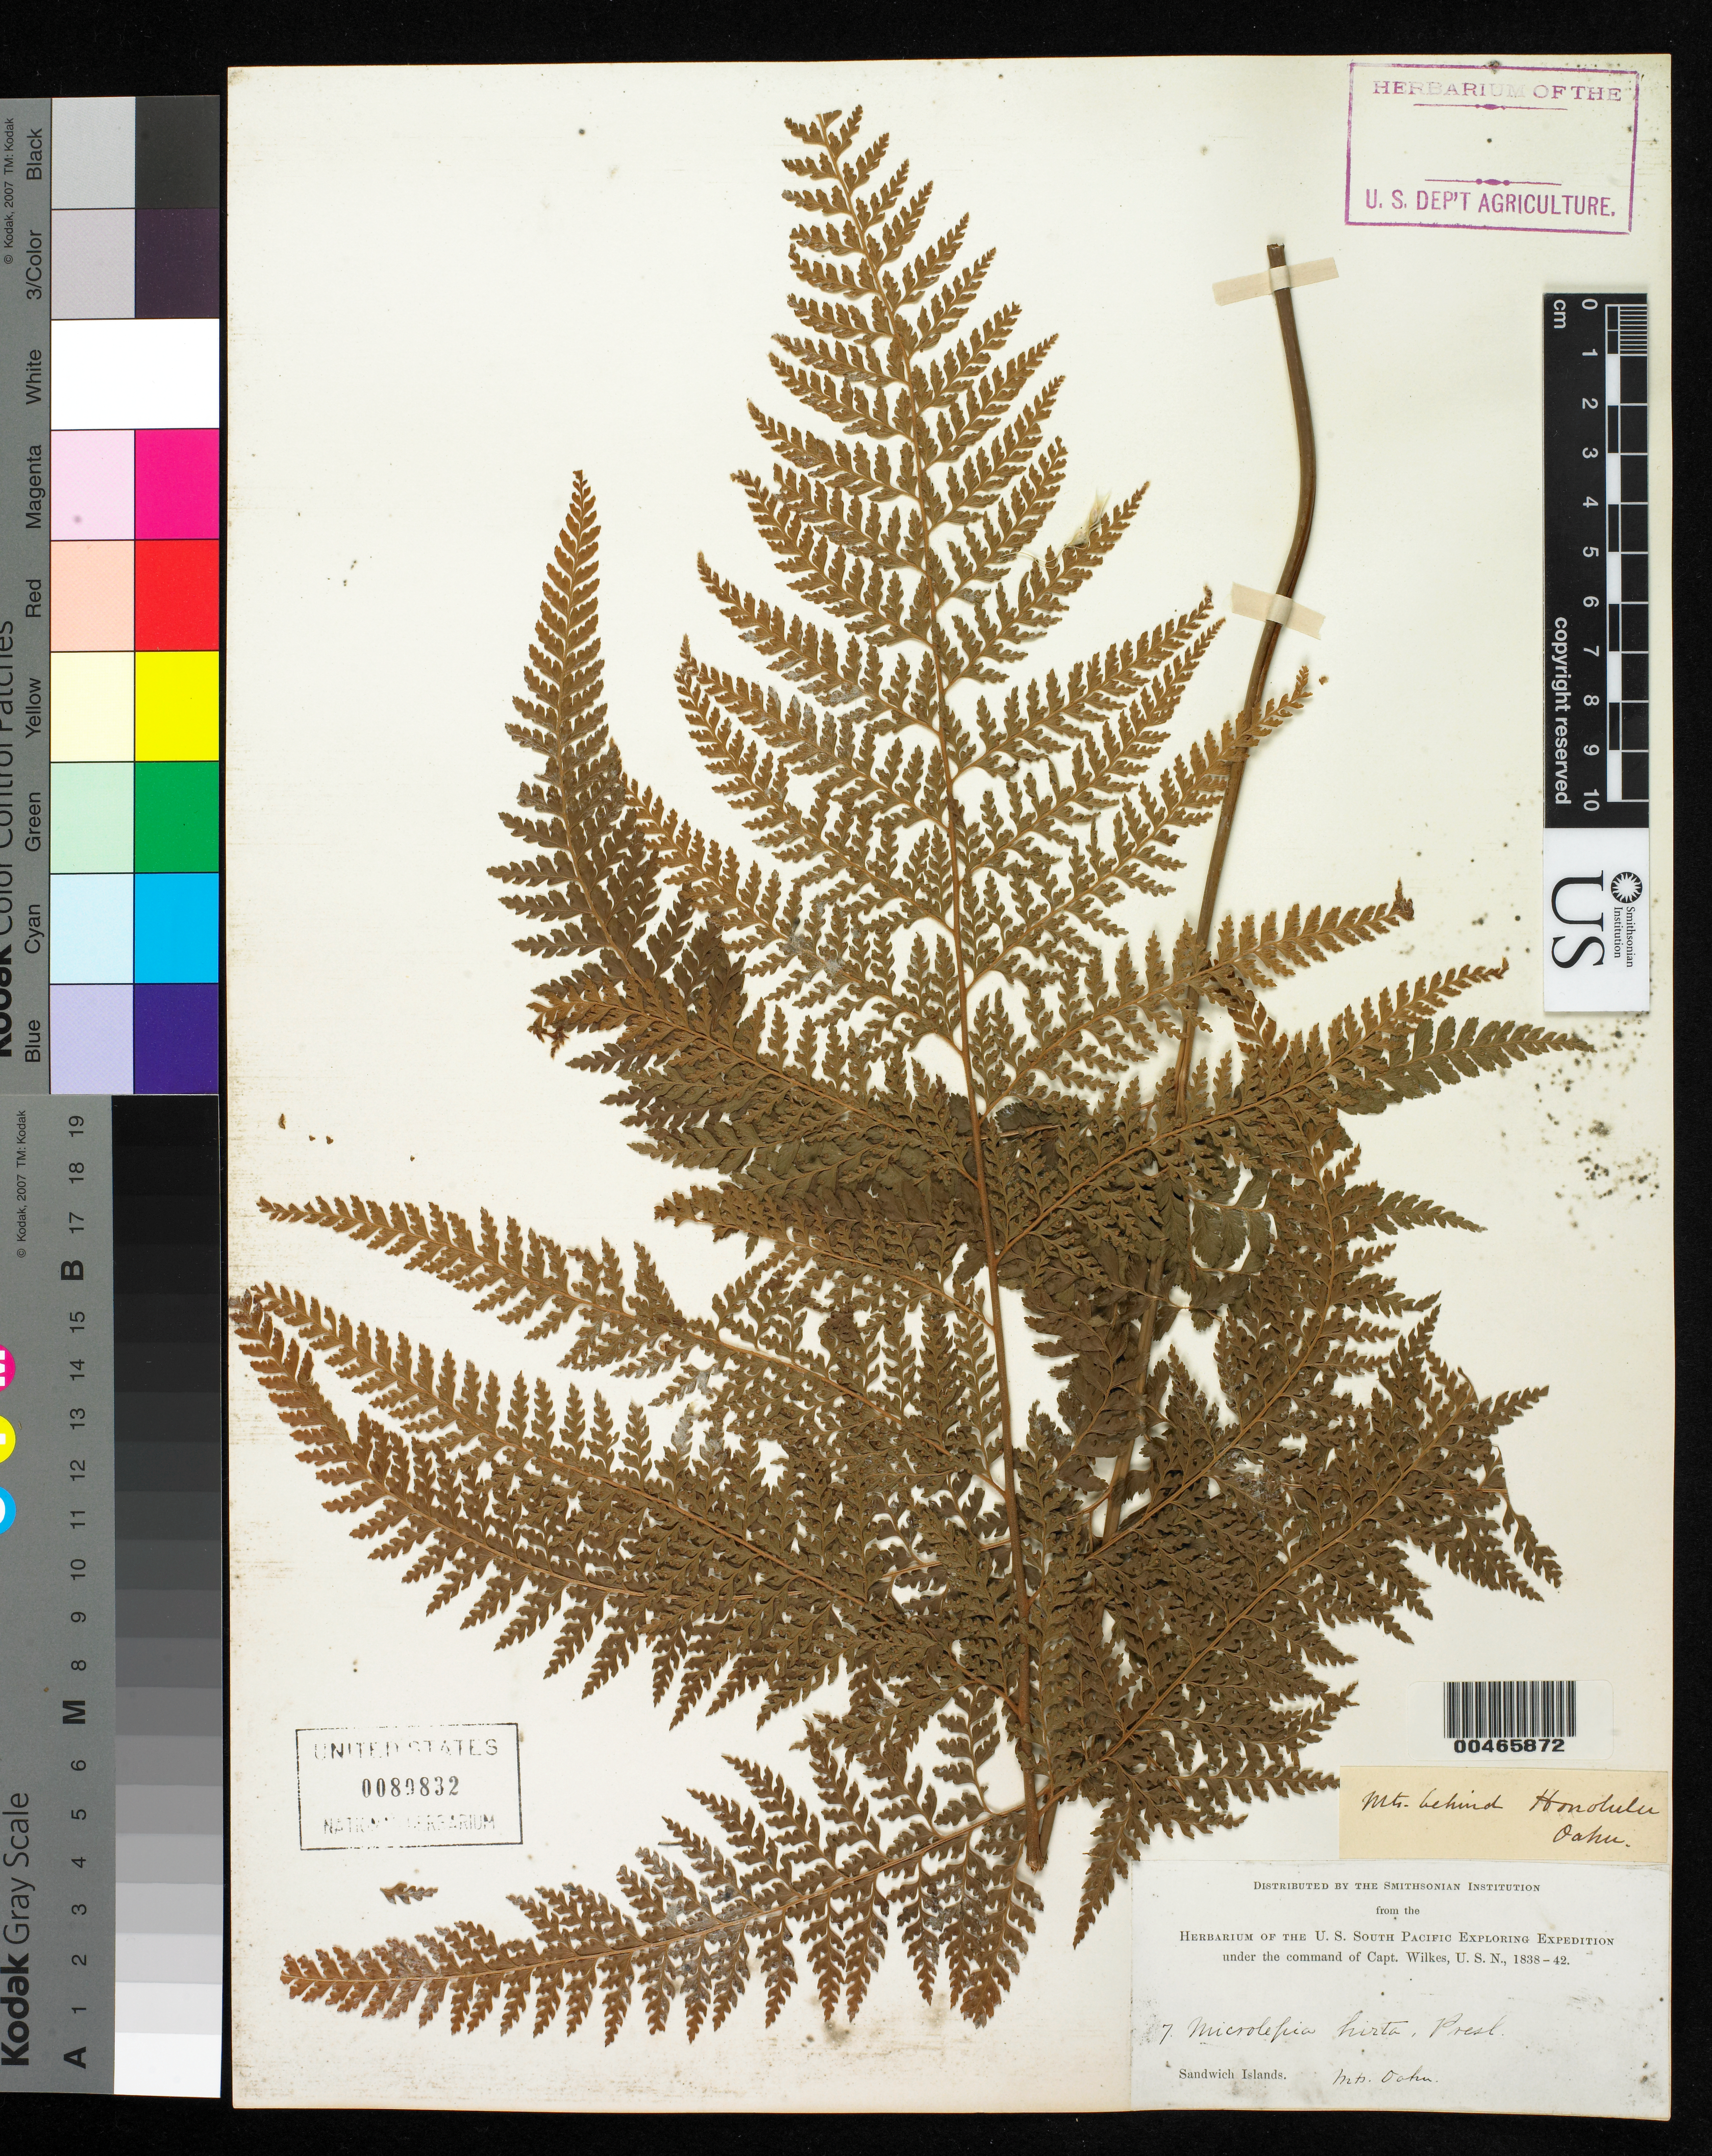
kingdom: Plantae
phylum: Tracheophyta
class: Polypodiopsida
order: Polypodiales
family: Dennstaedtiaceae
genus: Microlepia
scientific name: Microlepia strigosa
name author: (Thunb.) J. Presl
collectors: Wilkes Explor. Exped.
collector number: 7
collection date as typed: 1838 to -- --- 1842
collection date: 1838/1842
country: United States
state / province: Hawaii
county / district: Honolulu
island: Oahu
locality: Sandwich Islands, Mts. behind Honolulu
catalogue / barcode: US 89832